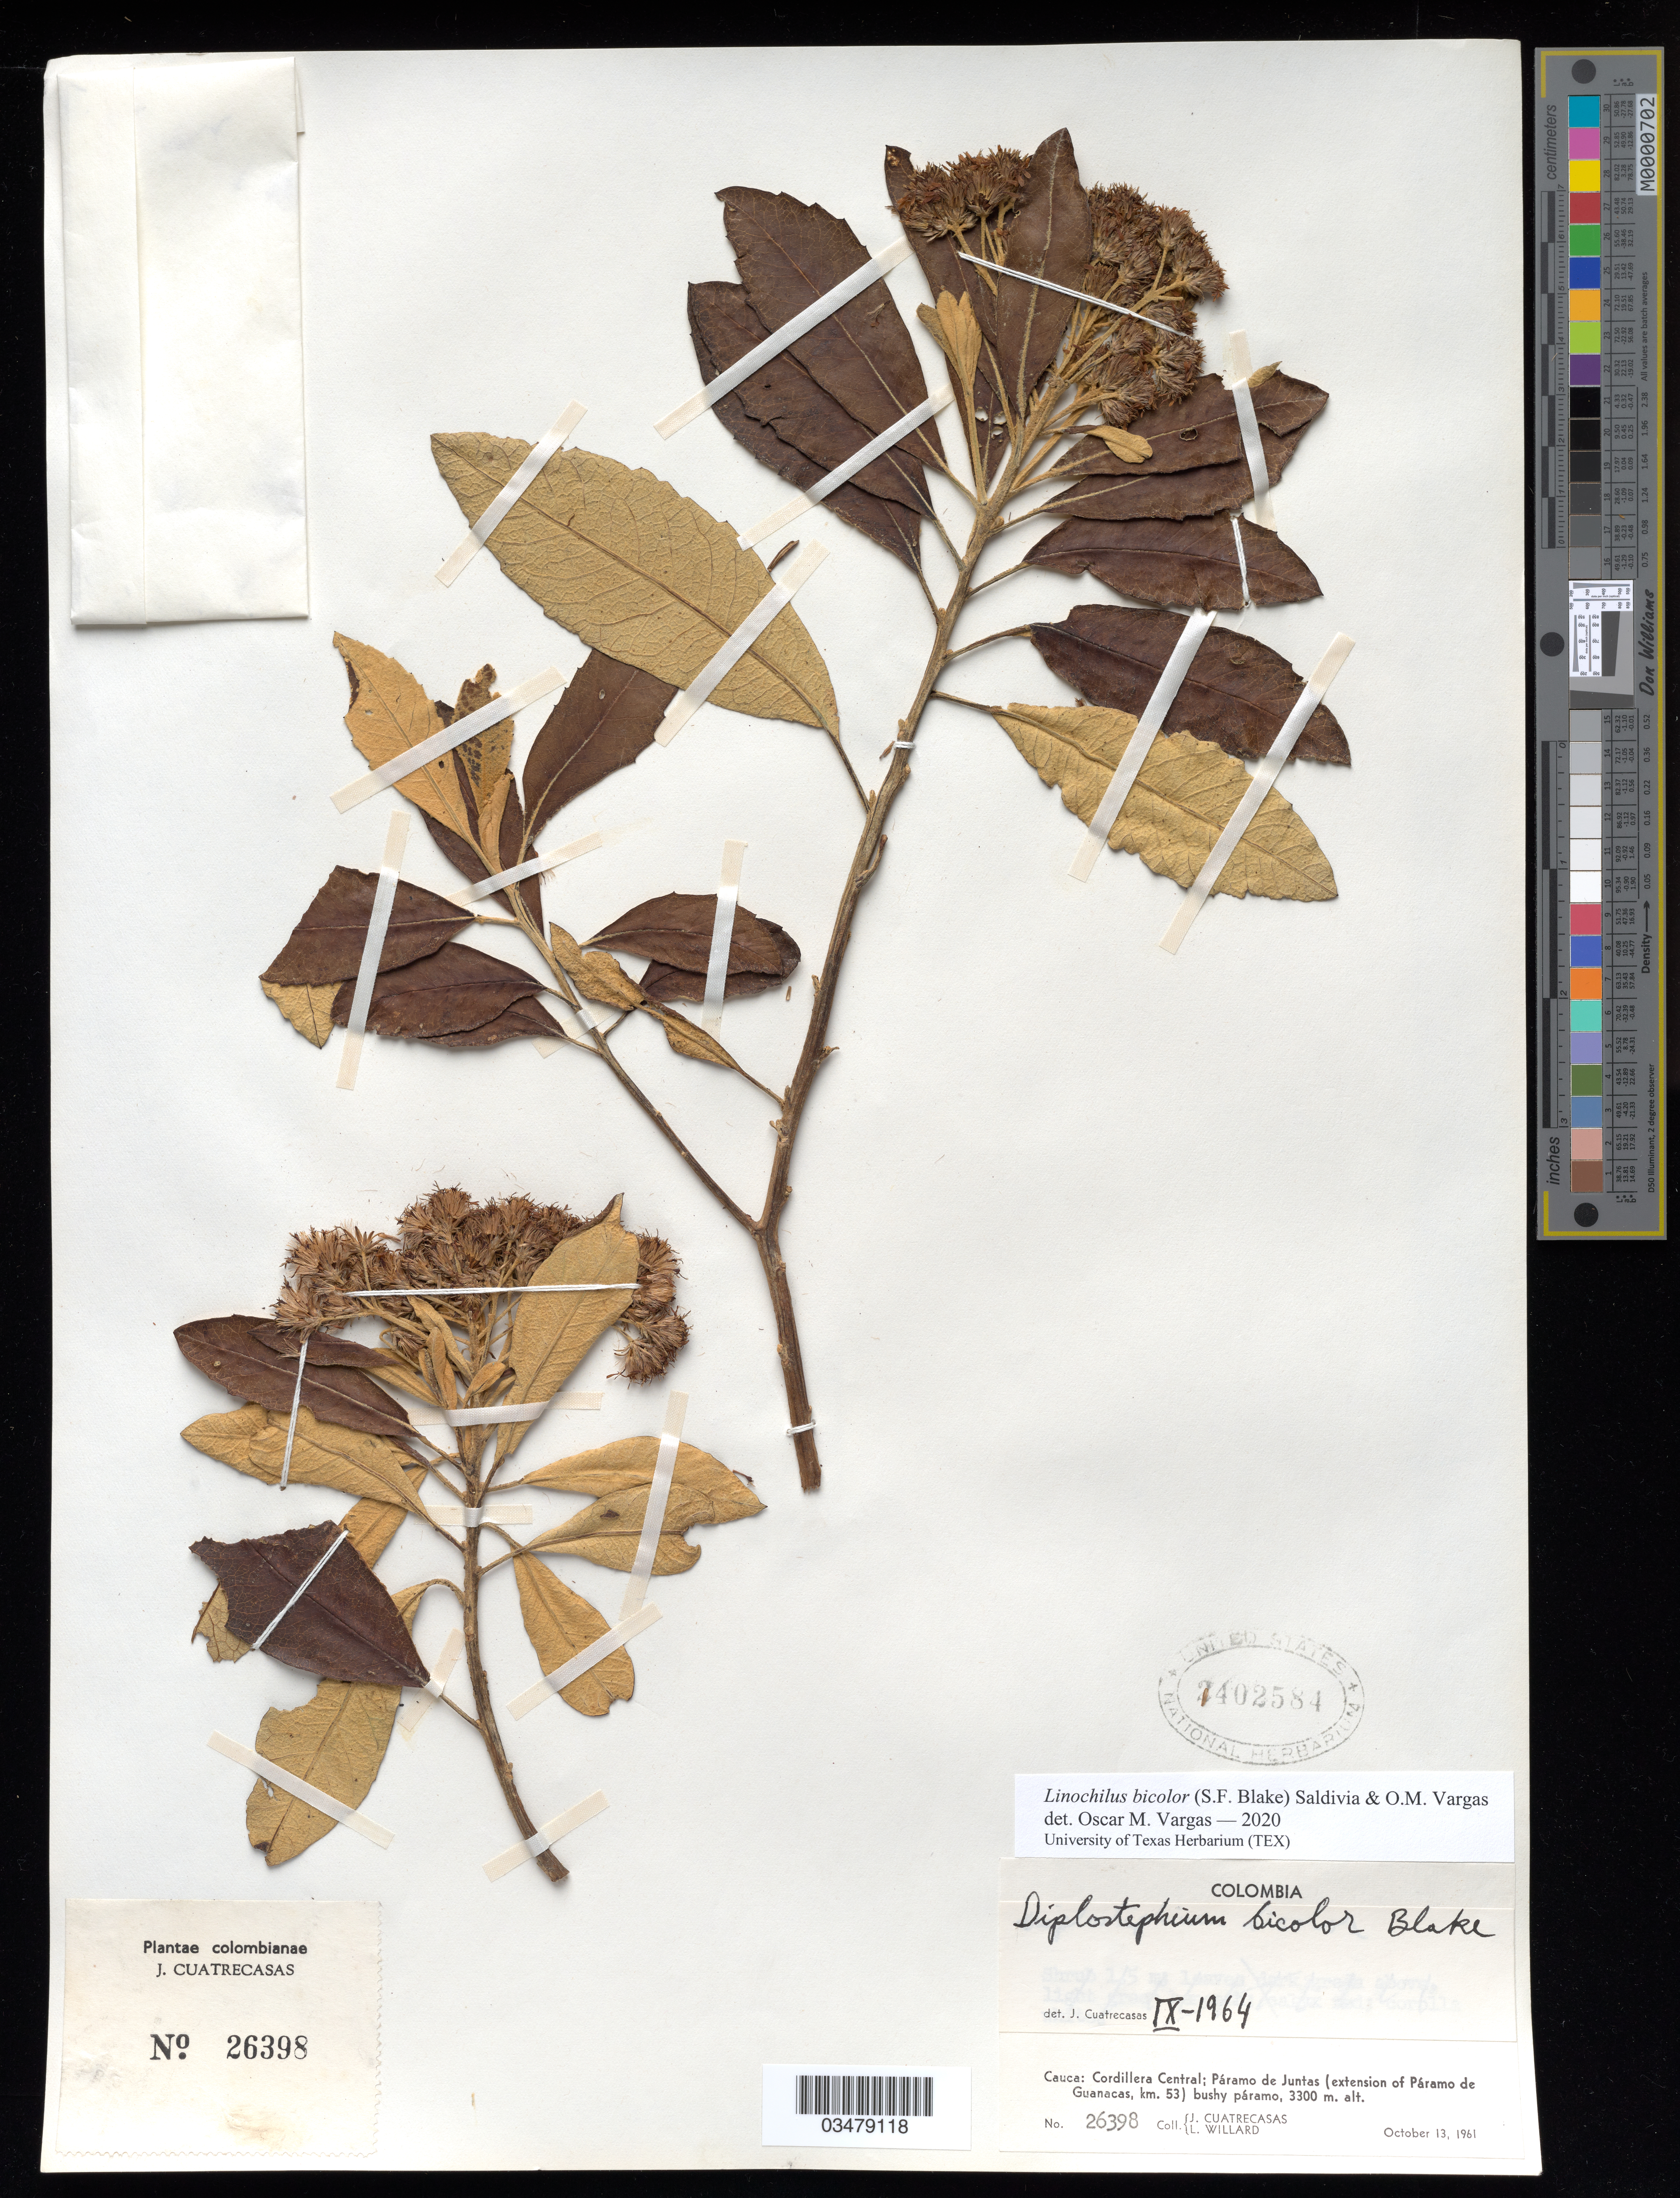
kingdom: Plantae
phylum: Tracheophyta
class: Magnoliopsida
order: Asterales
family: Asteraceae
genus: Linochilus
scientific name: Linochilus bicolor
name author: (S.F. Blake) Saldivia & O.M. Vargas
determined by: Vargas, Oscar M.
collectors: J. Cuatrecasas & L. Willard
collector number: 26398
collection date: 1961-10-13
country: Colombia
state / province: Cauca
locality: Cordillera Central; Páramo de Juntas (extension of Páramo de Guanacas, km. 53) bushy páramo.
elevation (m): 3300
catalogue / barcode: US 2402584